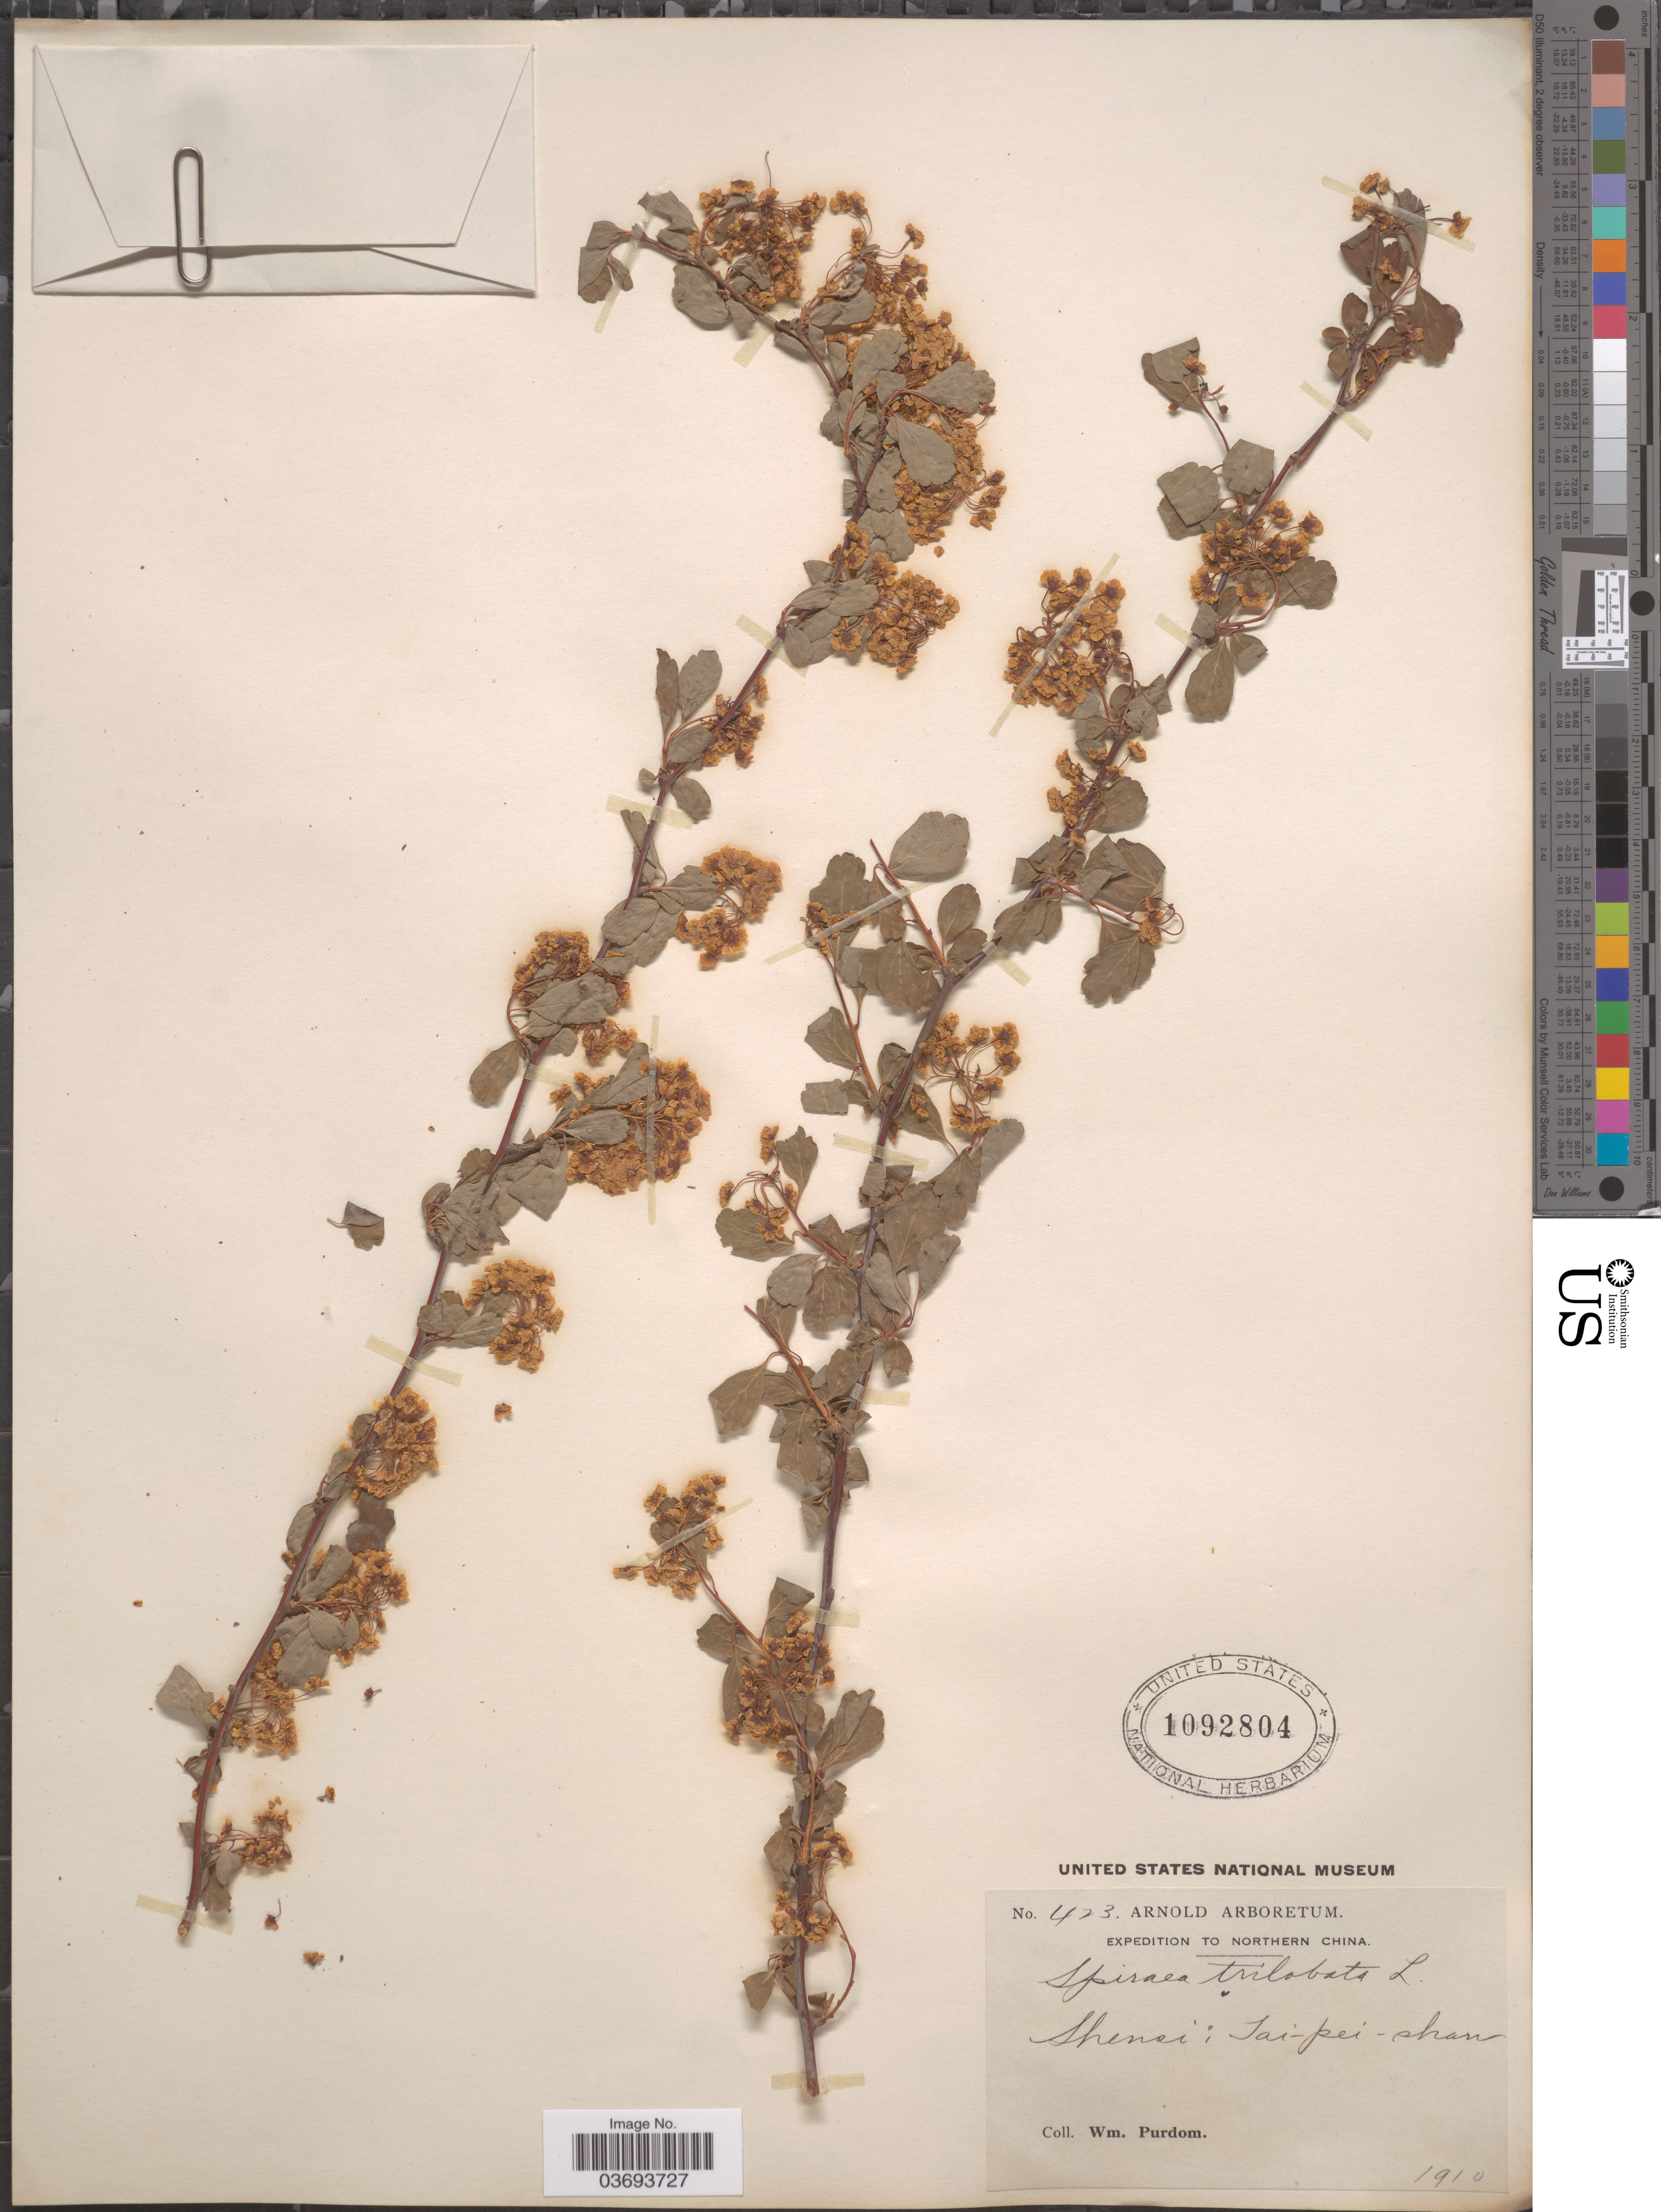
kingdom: Plantae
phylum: Tracheophyta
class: Magnoliopsida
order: Rosales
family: Rosaceae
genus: Spiraea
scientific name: Spiraea trilobata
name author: L.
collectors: W. Purdom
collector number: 423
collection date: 1910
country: China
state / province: Shaanxi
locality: Northern China. Shensi: Tai-pei-shan.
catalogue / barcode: US 1092804